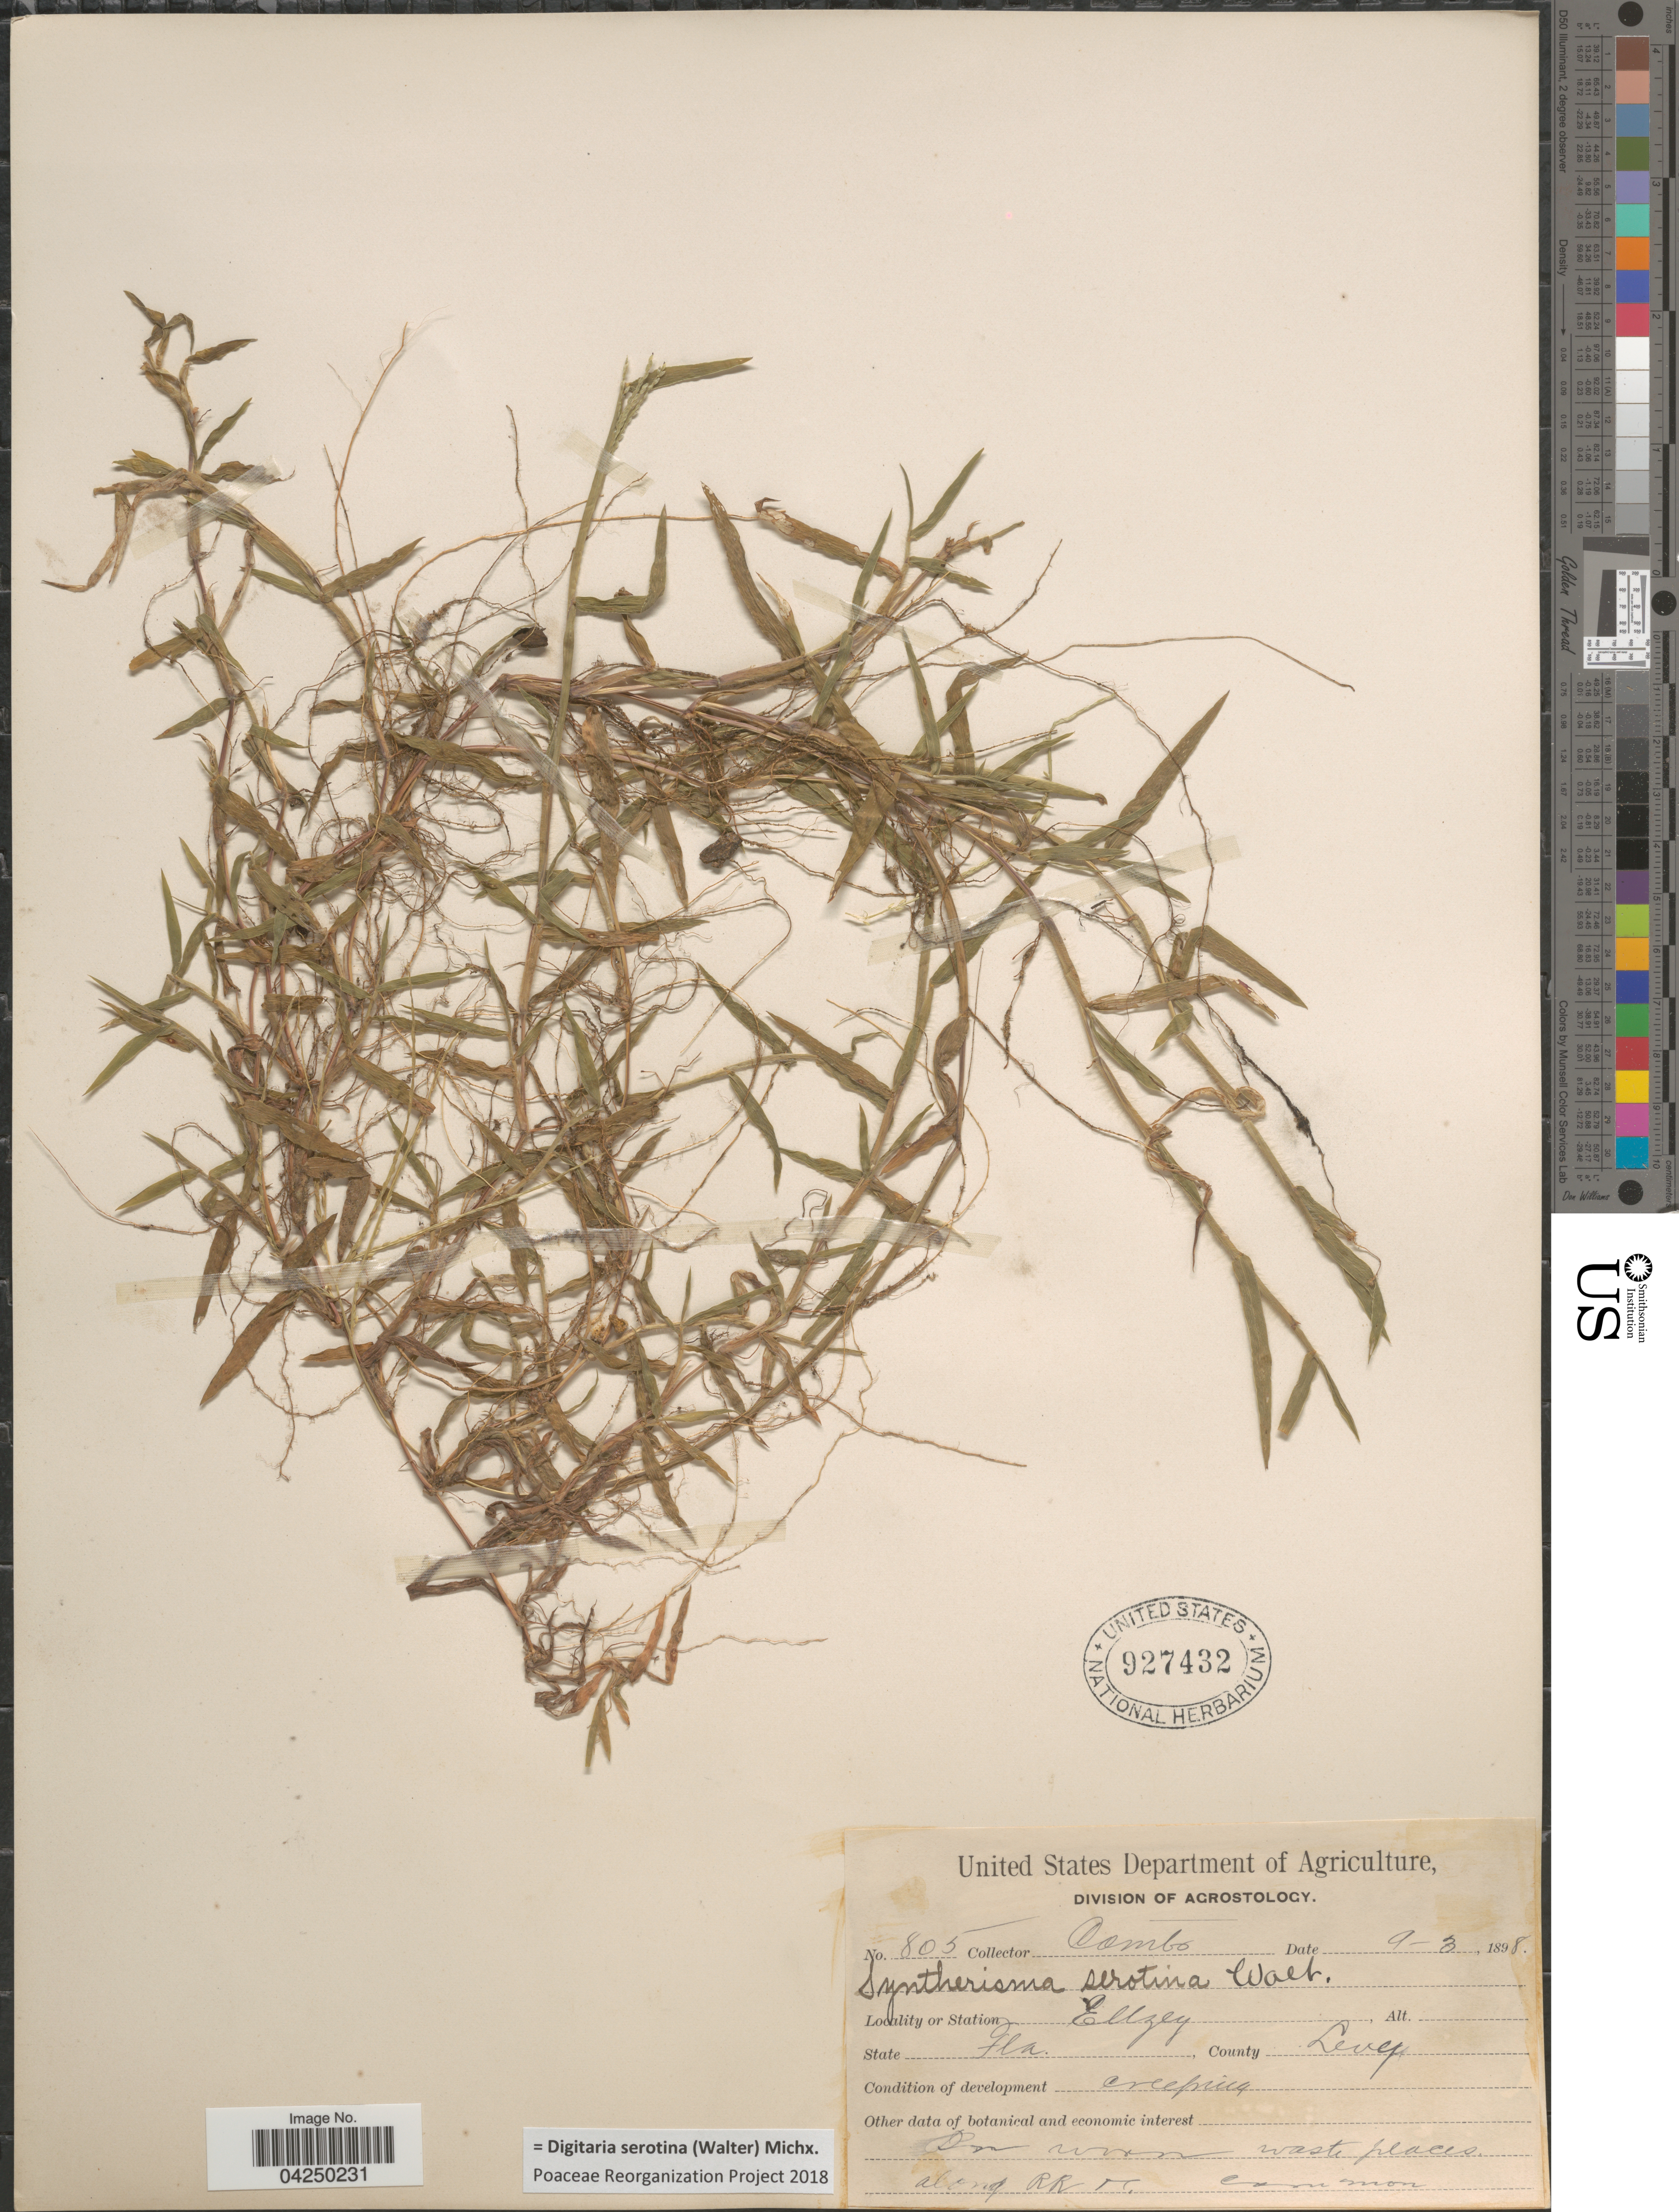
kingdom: Plantae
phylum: Tracheophyta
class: Liliopsida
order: Poales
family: Poaceae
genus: Digitaria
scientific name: Digitaria serotina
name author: (Walter) Michx.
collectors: -. Combs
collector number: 805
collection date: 1898-09-03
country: United States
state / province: Florida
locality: Ellzey. County Levy. Creeping. On worn waste places along RR.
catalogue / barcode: US 927432